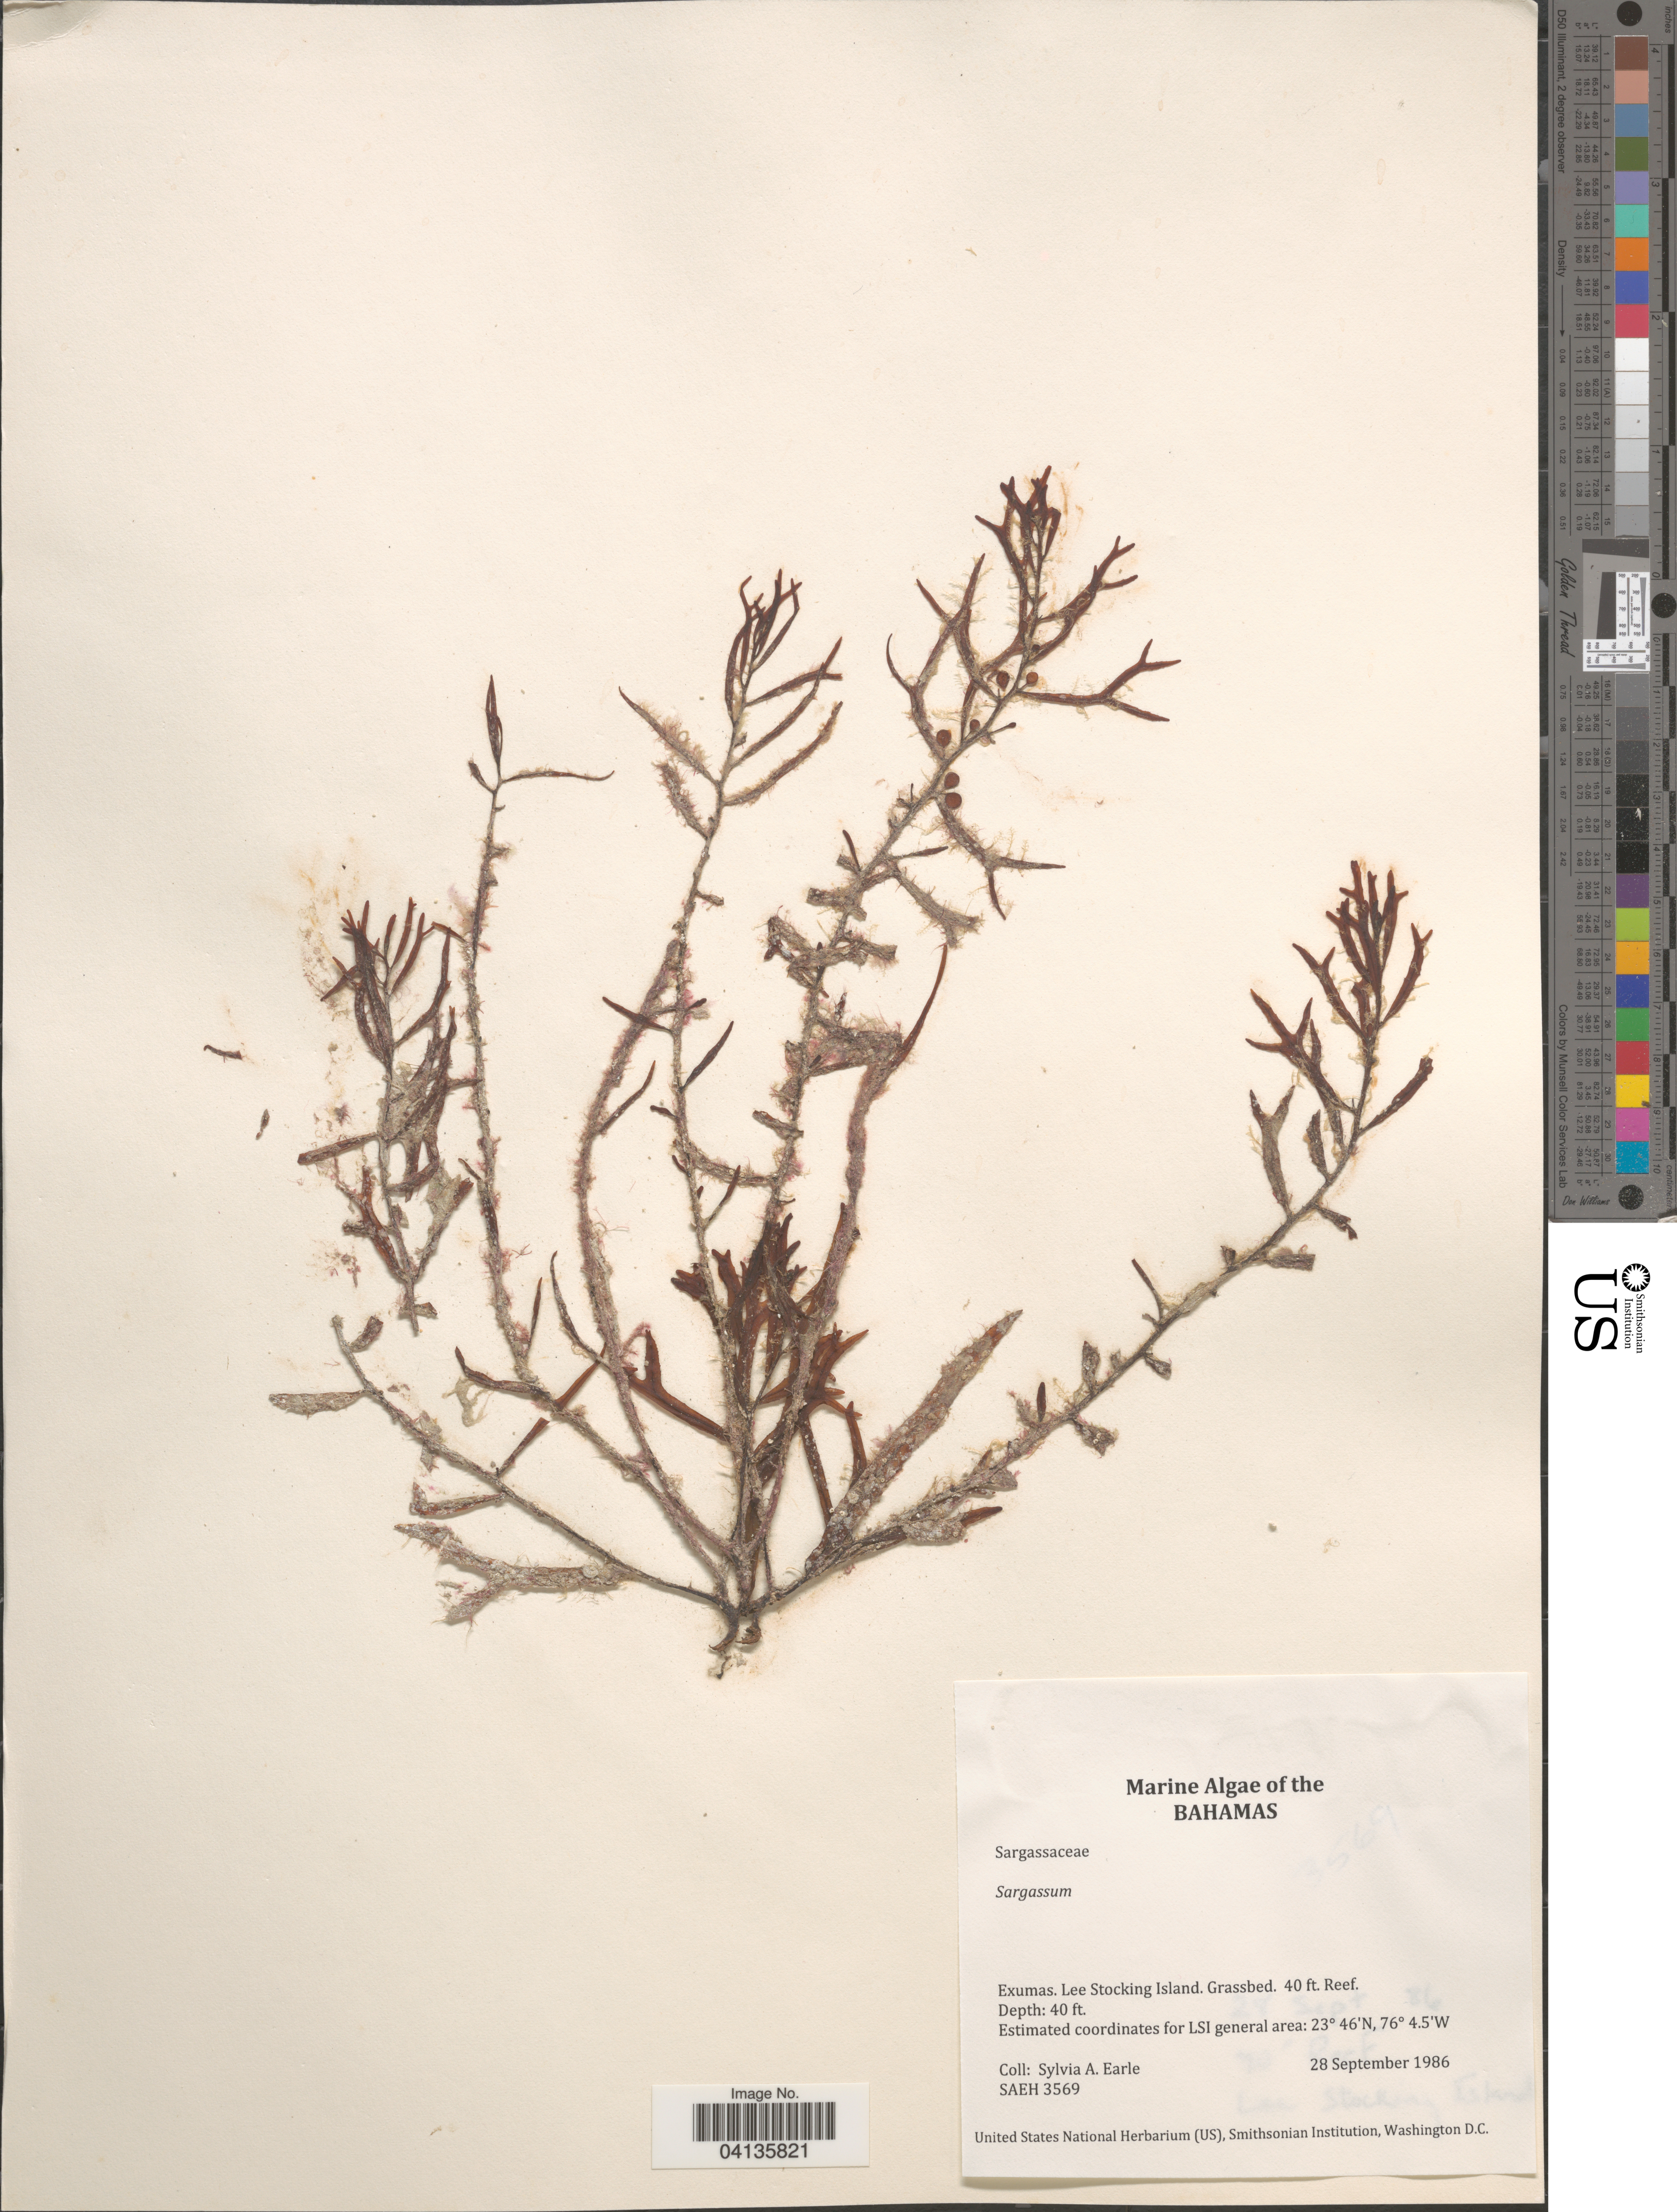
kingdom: Chromista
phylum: Ochrophyta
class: Phaeophyceae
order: Fucales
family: Sargassaceae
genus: Sargassum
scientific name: Sargassum sp.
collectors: S. A. Earle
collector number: SAEH 3569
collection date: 1986-09-28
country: Bahamas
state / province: Exuma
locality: Exumas. Lee Stocking Island.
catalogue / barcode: US 238672